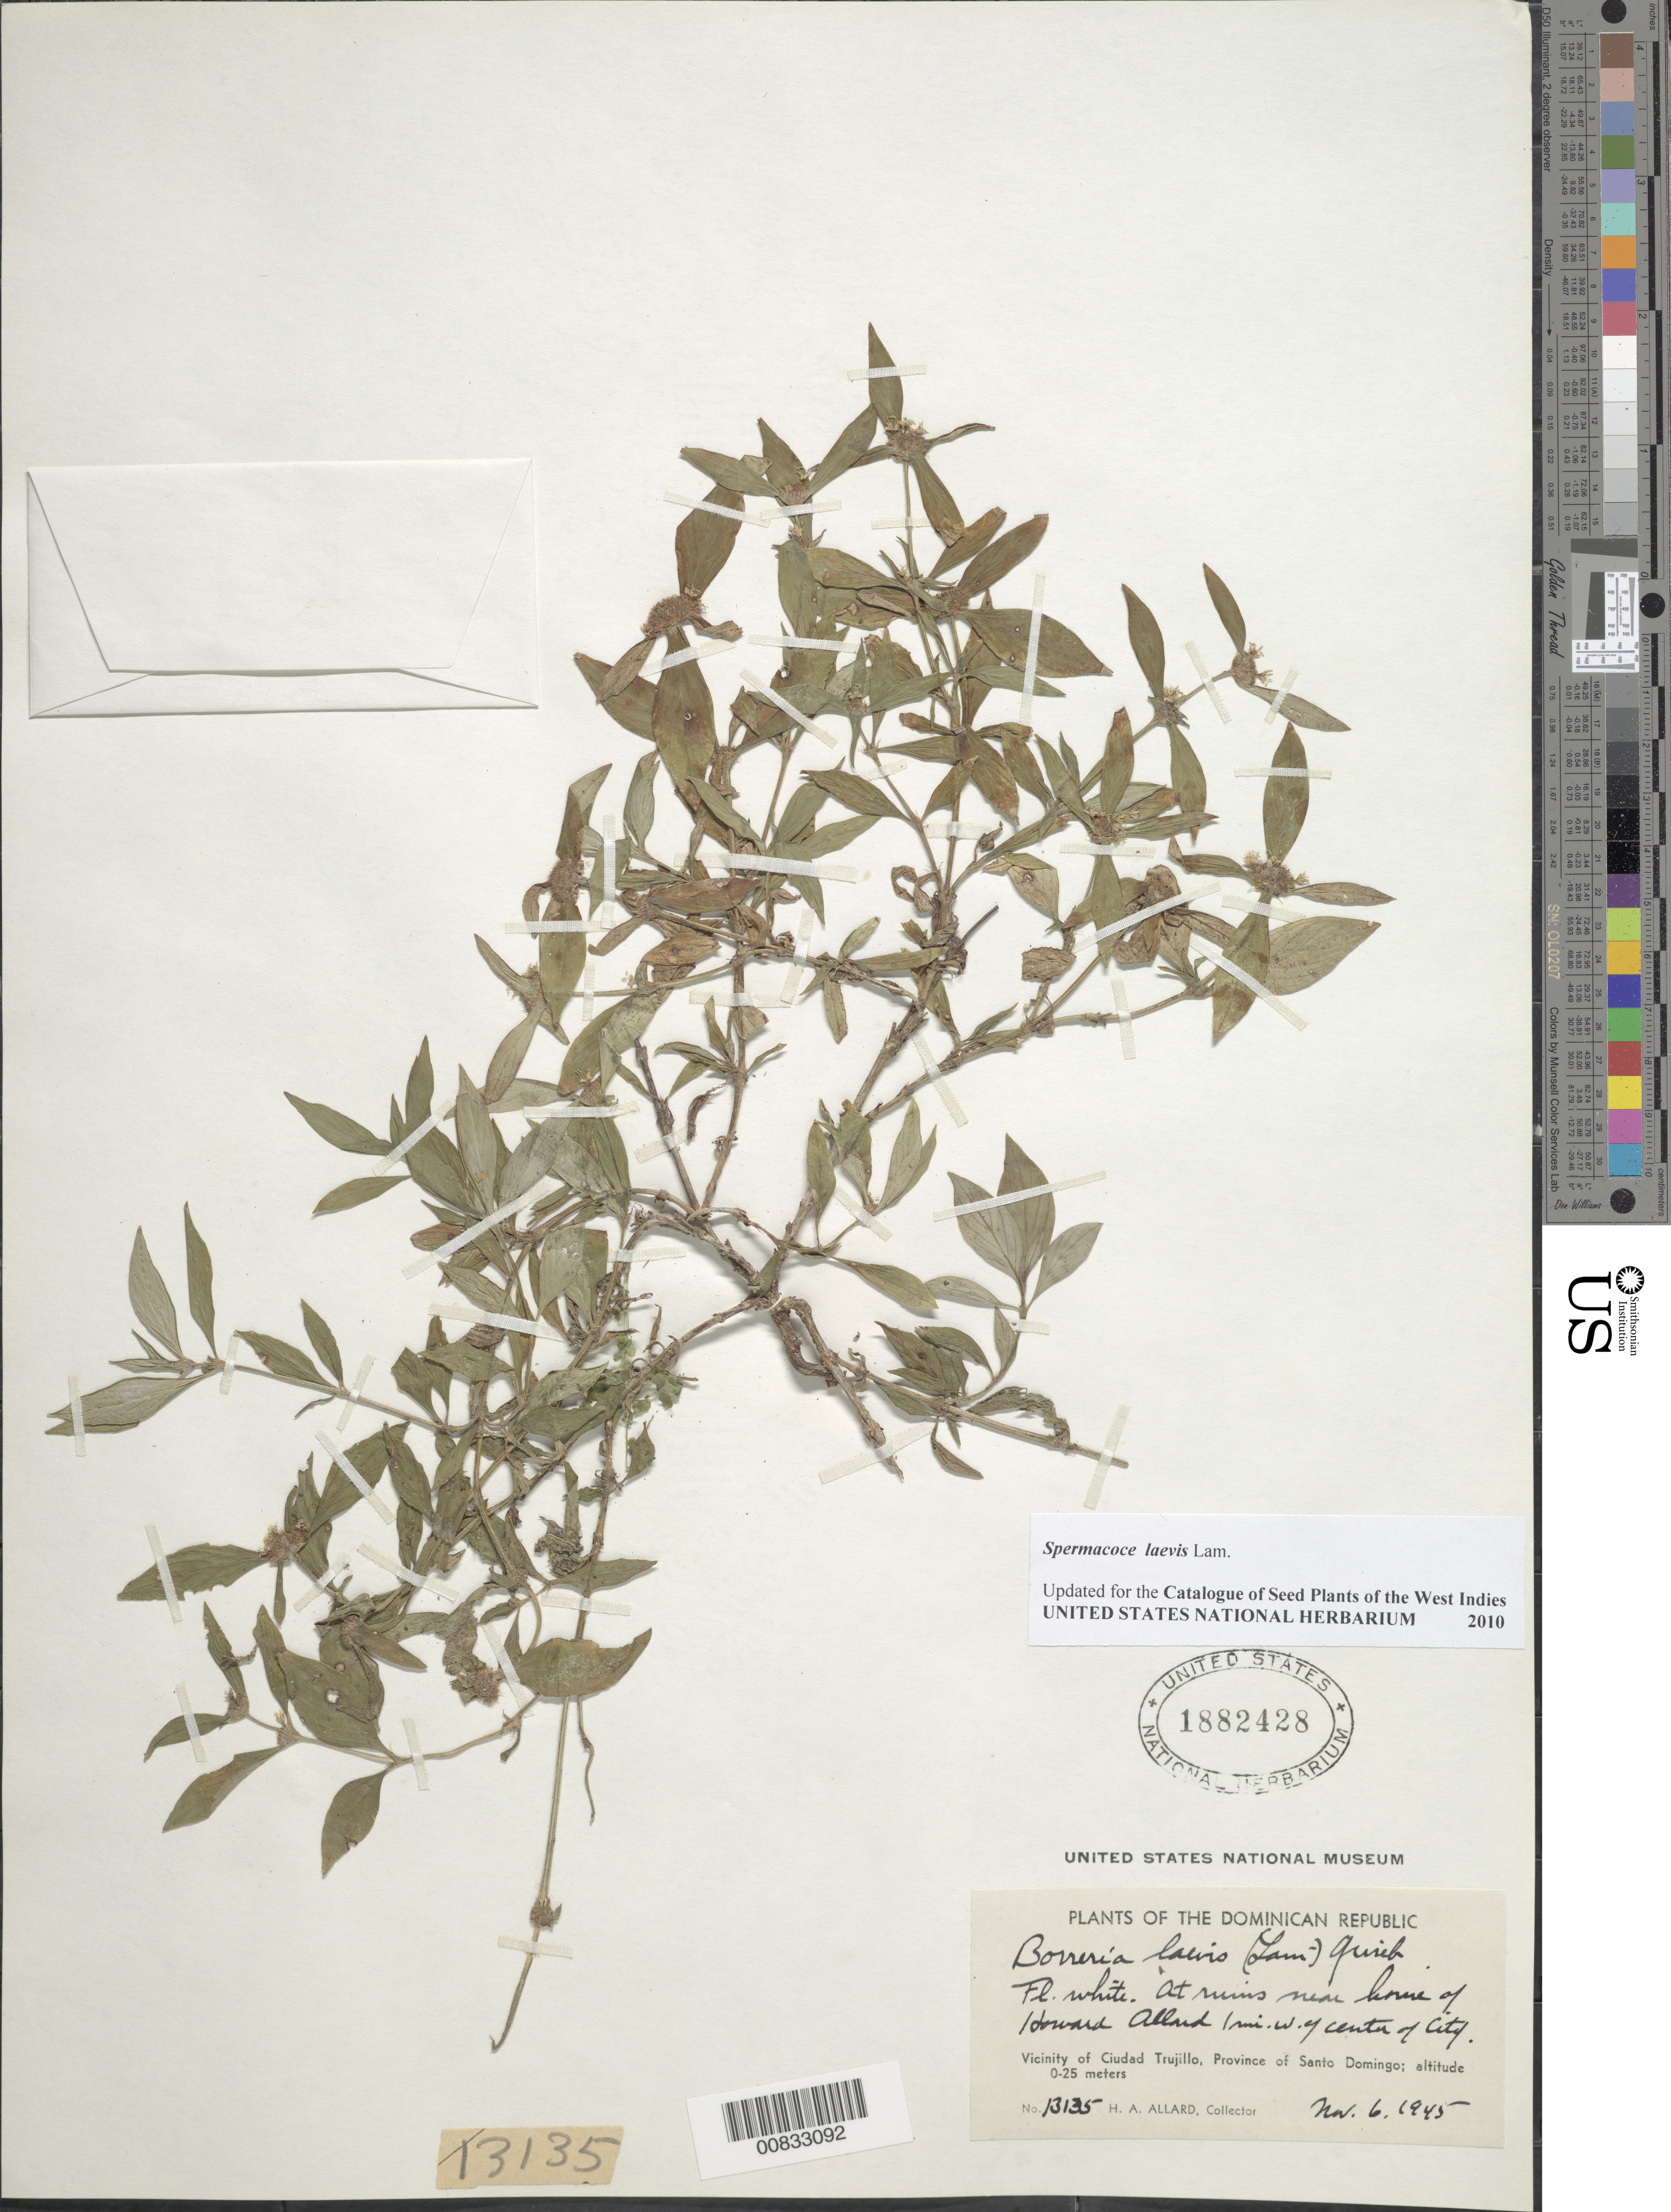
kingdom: Plantae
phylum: Tracheophyta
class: Magnoliopsida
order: Gentianales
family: Rubiaceae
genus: Spermacoce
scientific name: Spermacoce laevis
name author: Lam.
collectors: H. A. Allard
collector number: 13135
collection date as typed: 06 Nov 1945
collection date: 1945-11-06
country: Dominican Republic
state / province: Distrito Nacional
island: Hispaniola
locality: Vicinity of Santo Domingo City, at ruins near home of Howard Allard, 1 mil W of center of city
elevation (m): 0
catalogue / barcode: US 1882428